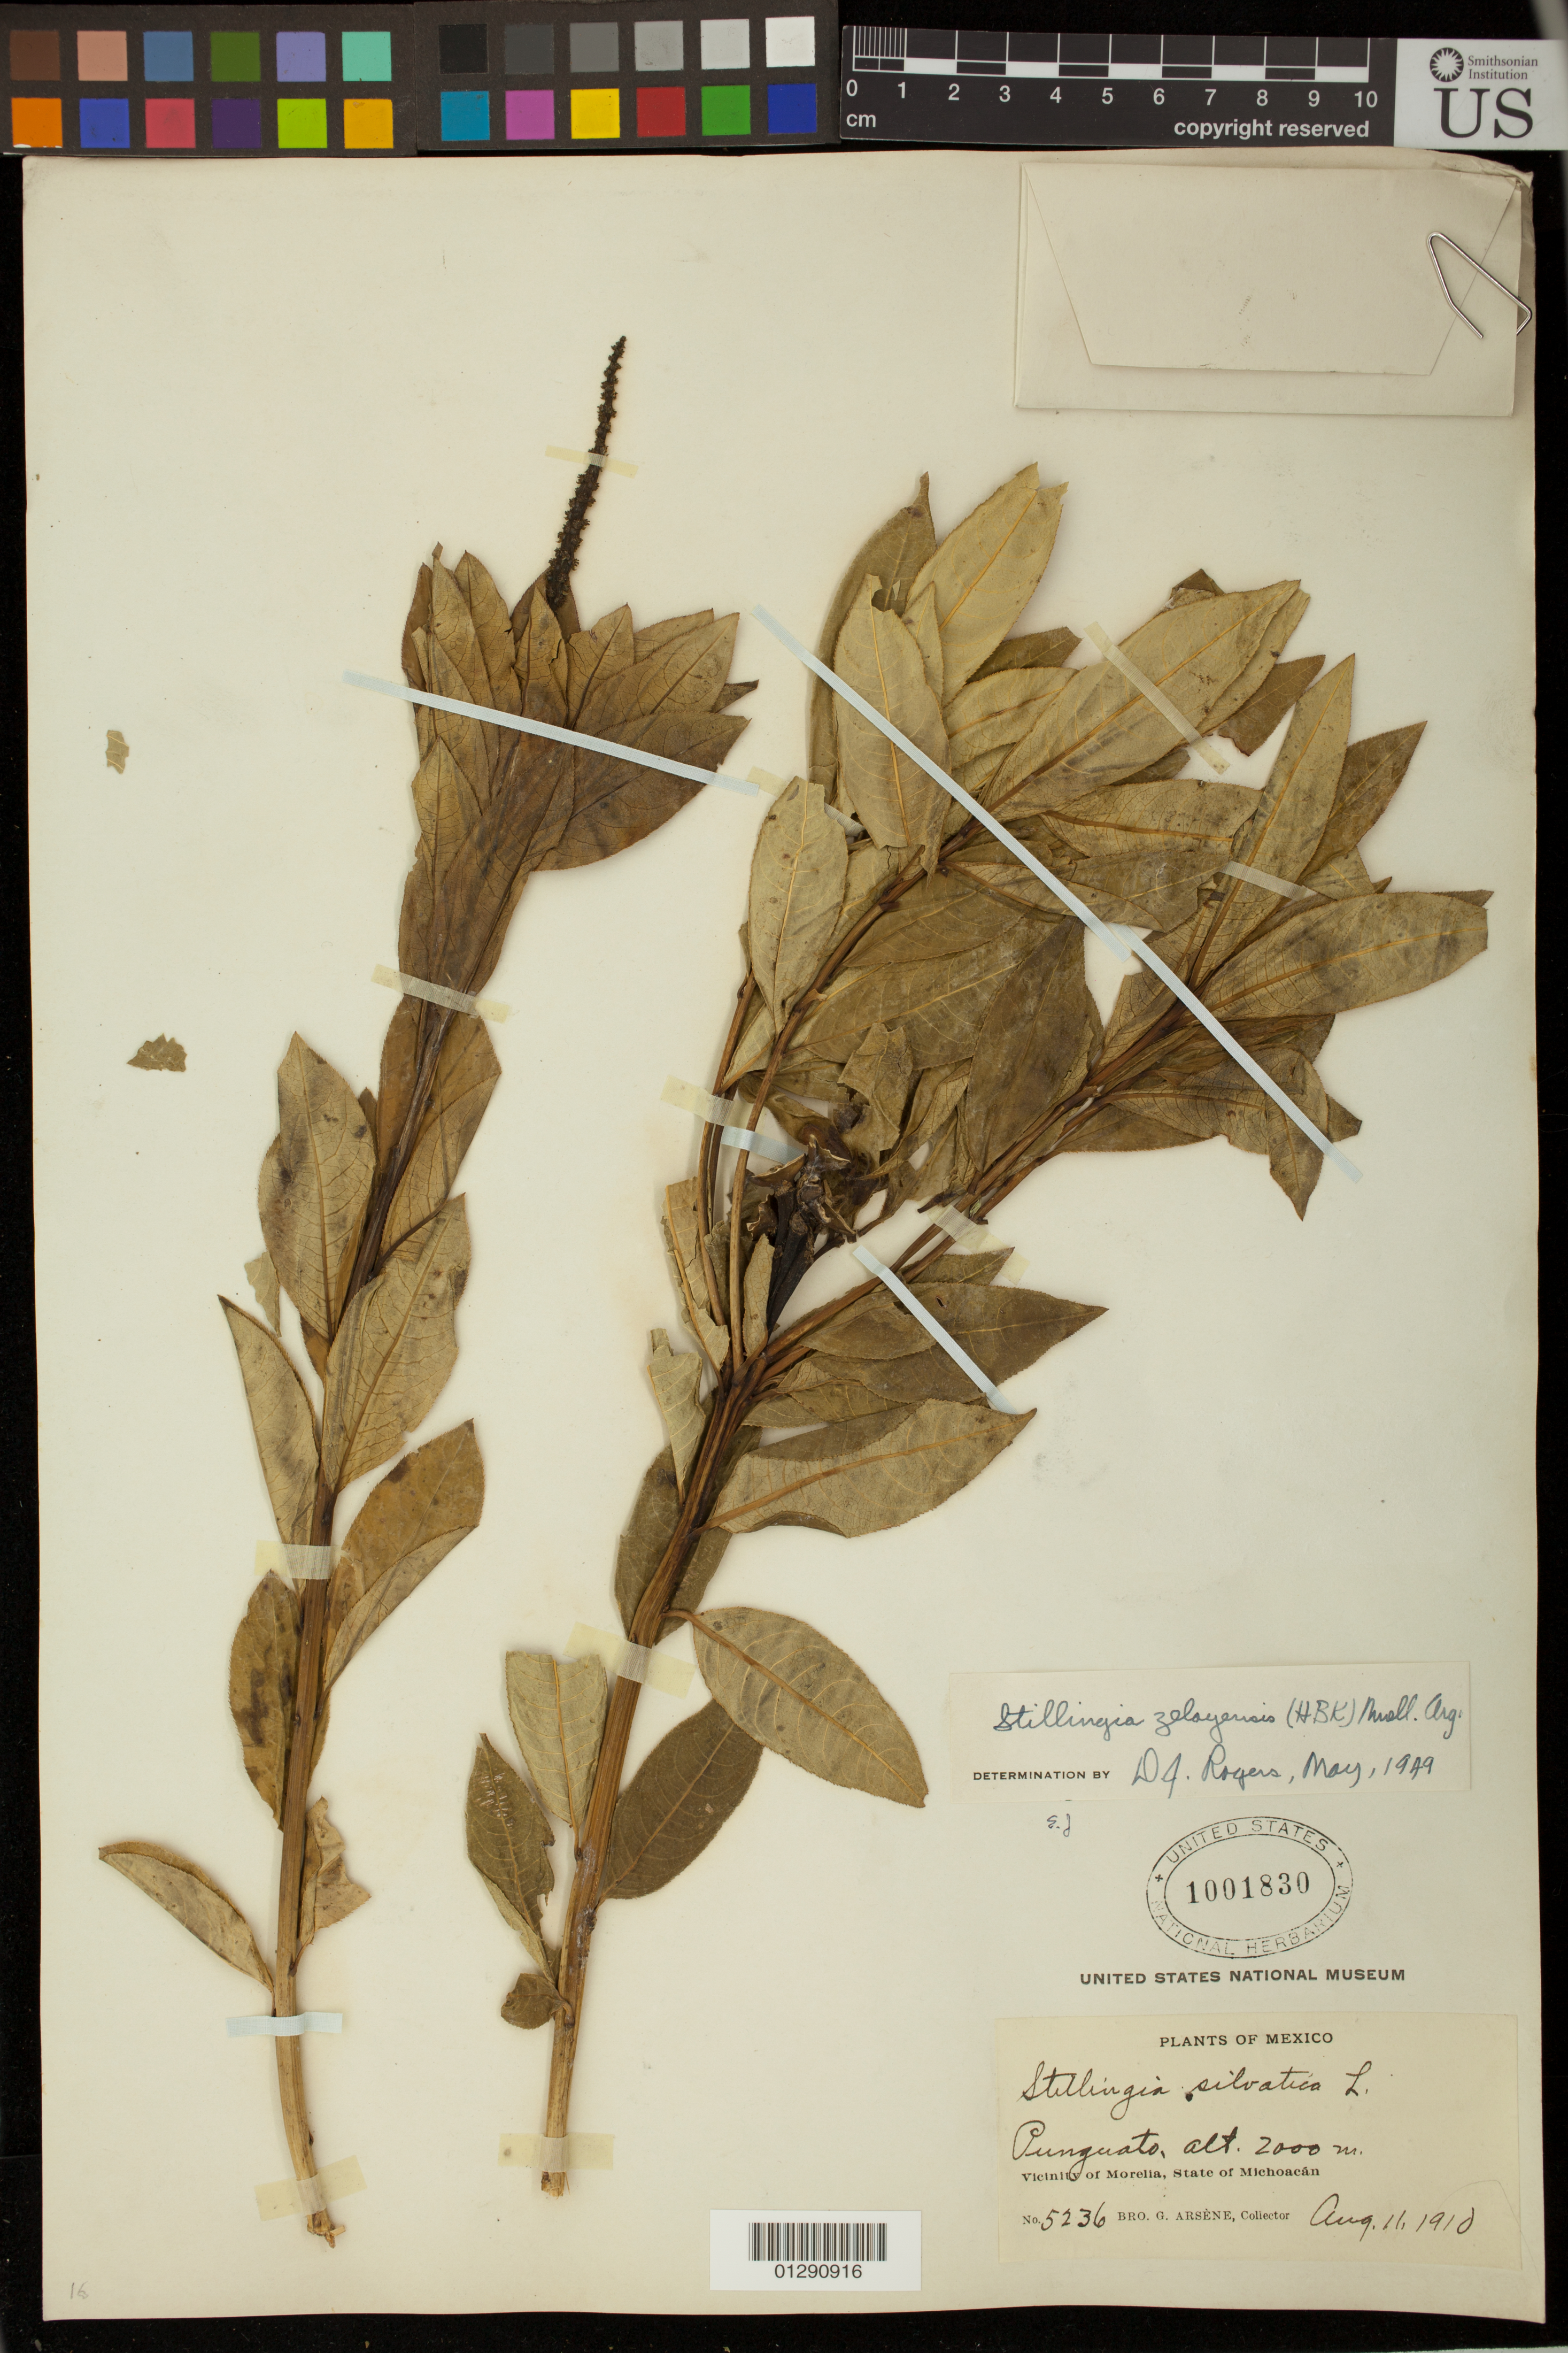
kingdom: Plantae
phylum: Tracheophyta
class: Magnoliopsida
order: Malpighiales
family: Euphorbiaceae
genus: Stillingia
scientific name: Stillingia zelayensis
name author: (Kunth) Müll. Arg.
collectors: Bro. G. Arsène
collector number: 5236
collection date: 1910-08-11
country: Mexico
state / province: Michoacan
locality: Punguato, Vicinity of Morelia, State of Michoacan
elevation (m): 2000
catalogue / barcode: US 1001830